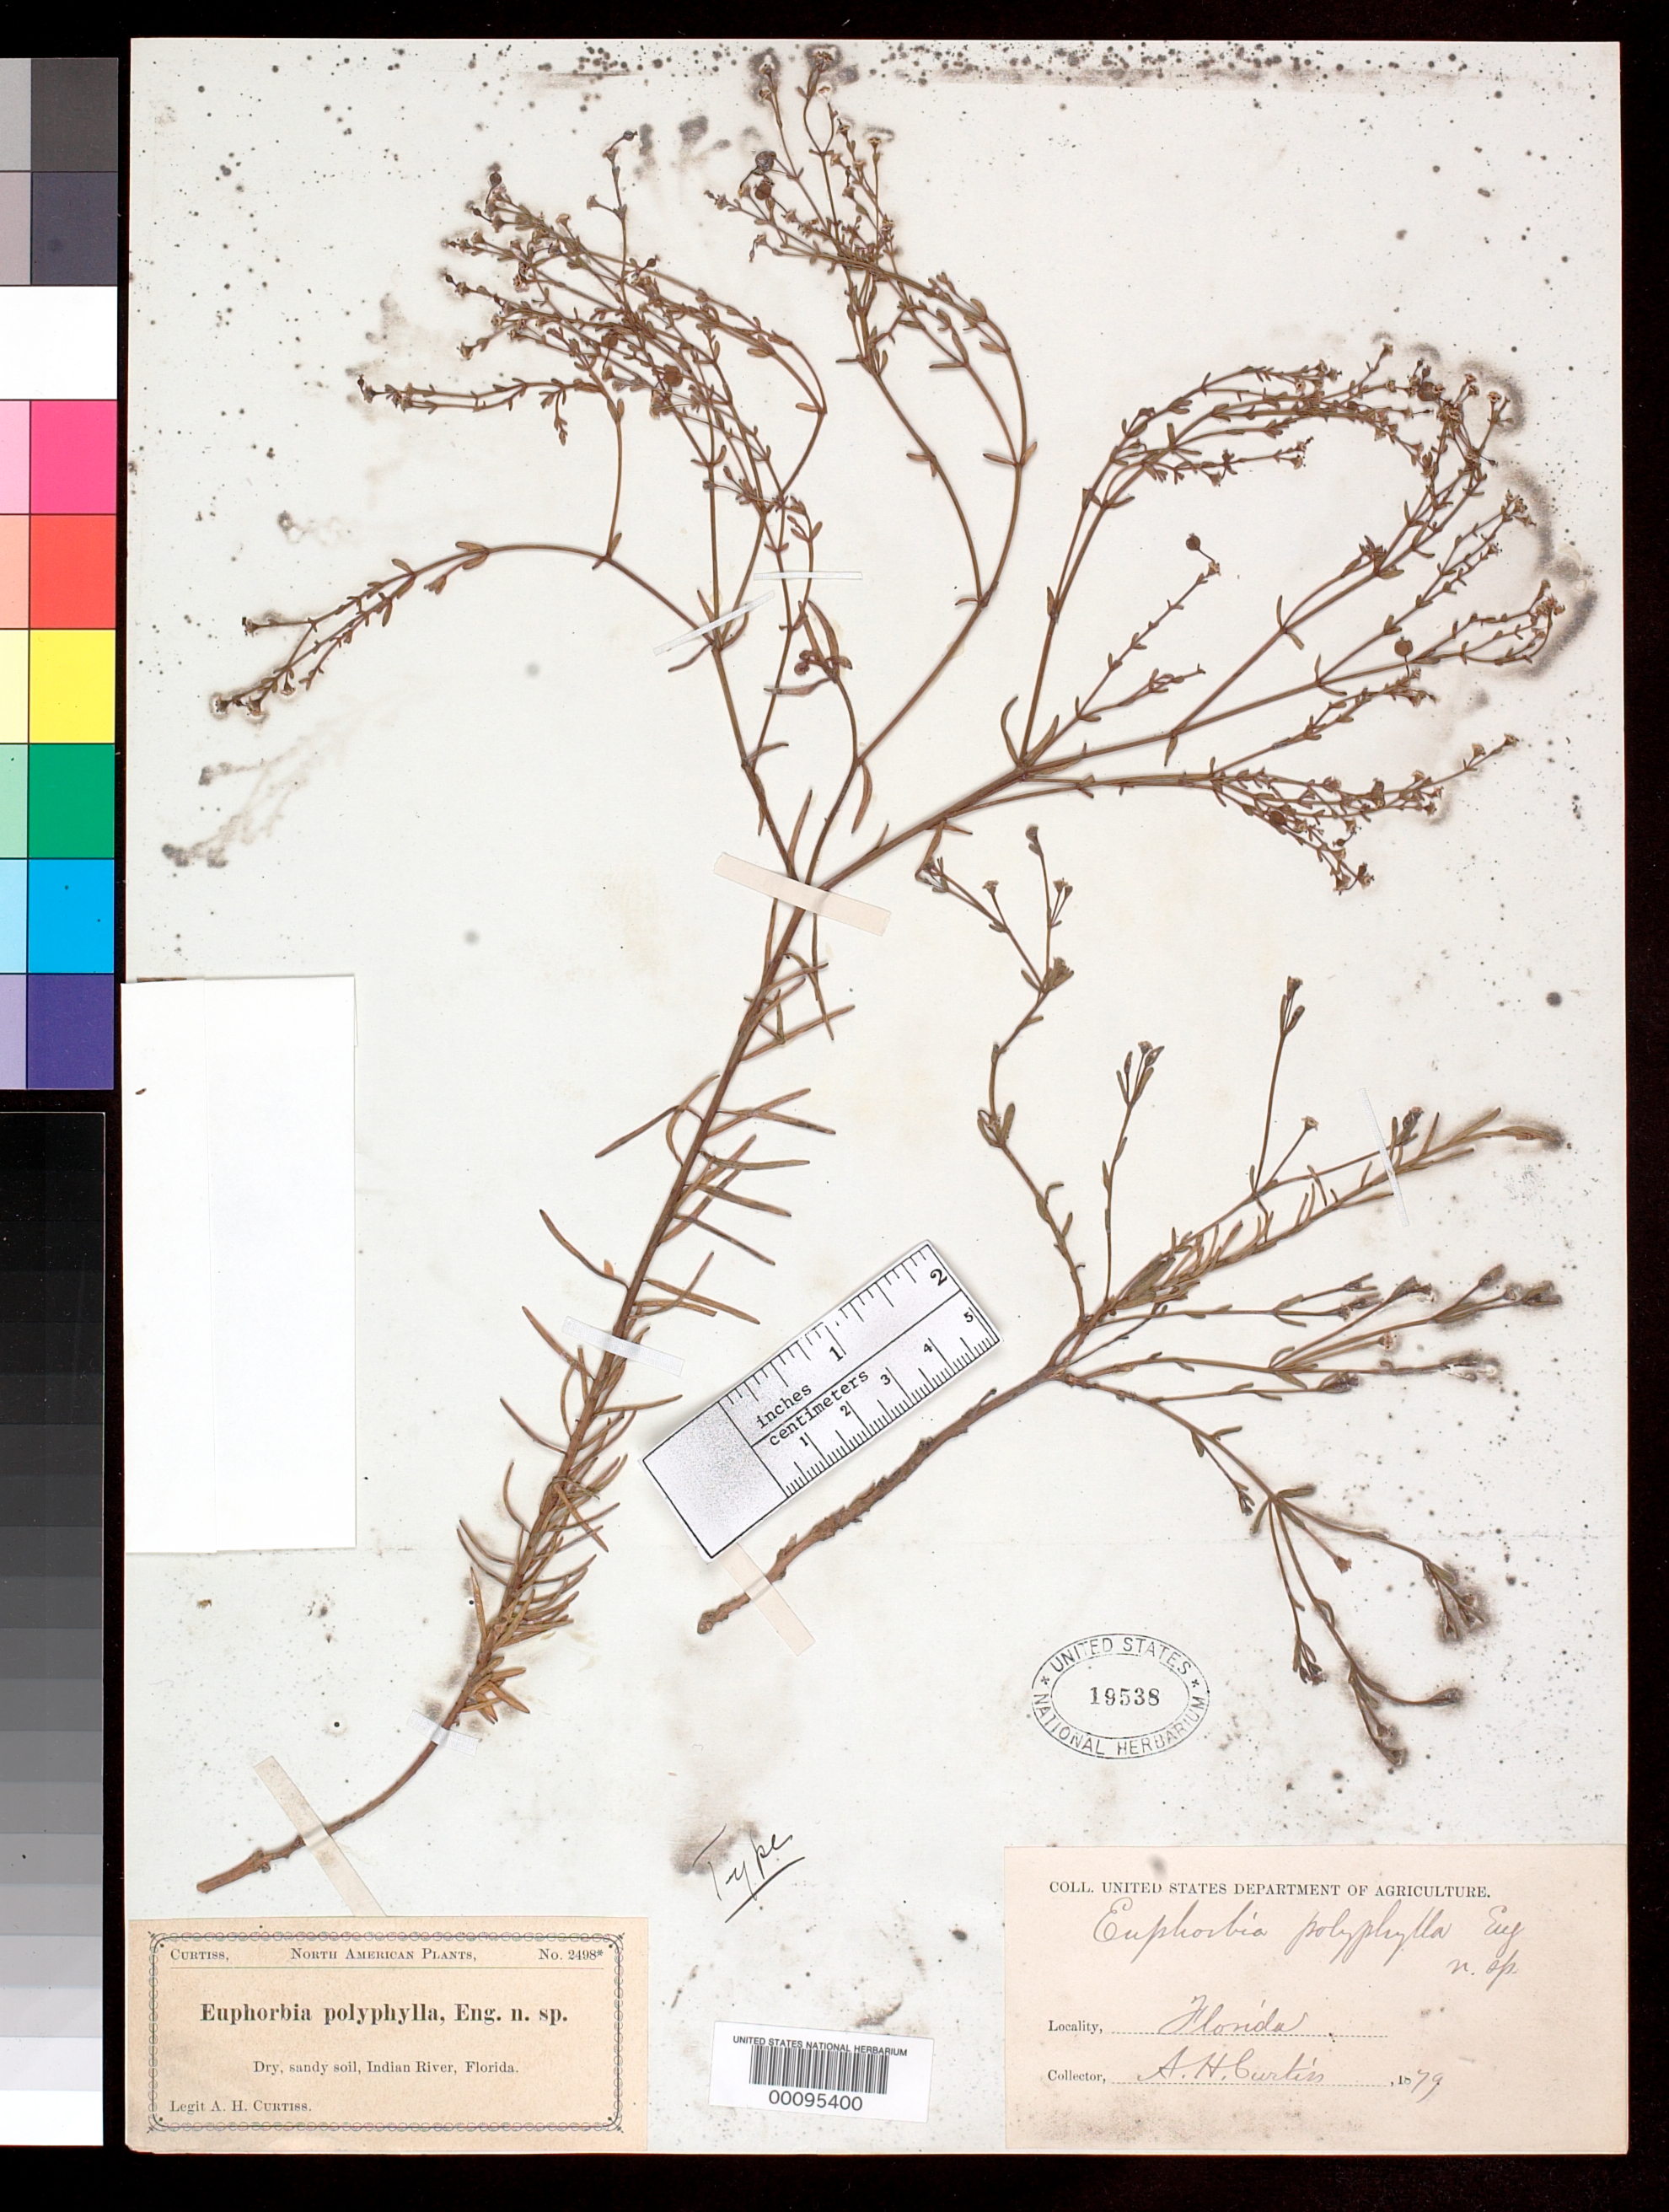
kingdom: Plantae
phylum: Tracheophyta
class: Magnoliopsida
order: Malpighiales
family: Euphorbiaceae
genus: Euphorbia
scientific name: Euphorbia polyphylla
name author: Engelm. ex Holz.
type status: Type Collection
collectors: A. H. Curtiss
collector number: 2498 *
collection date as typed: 1879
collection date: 1879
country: United States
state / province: Florida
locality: Indian River.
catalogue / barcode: US 19538